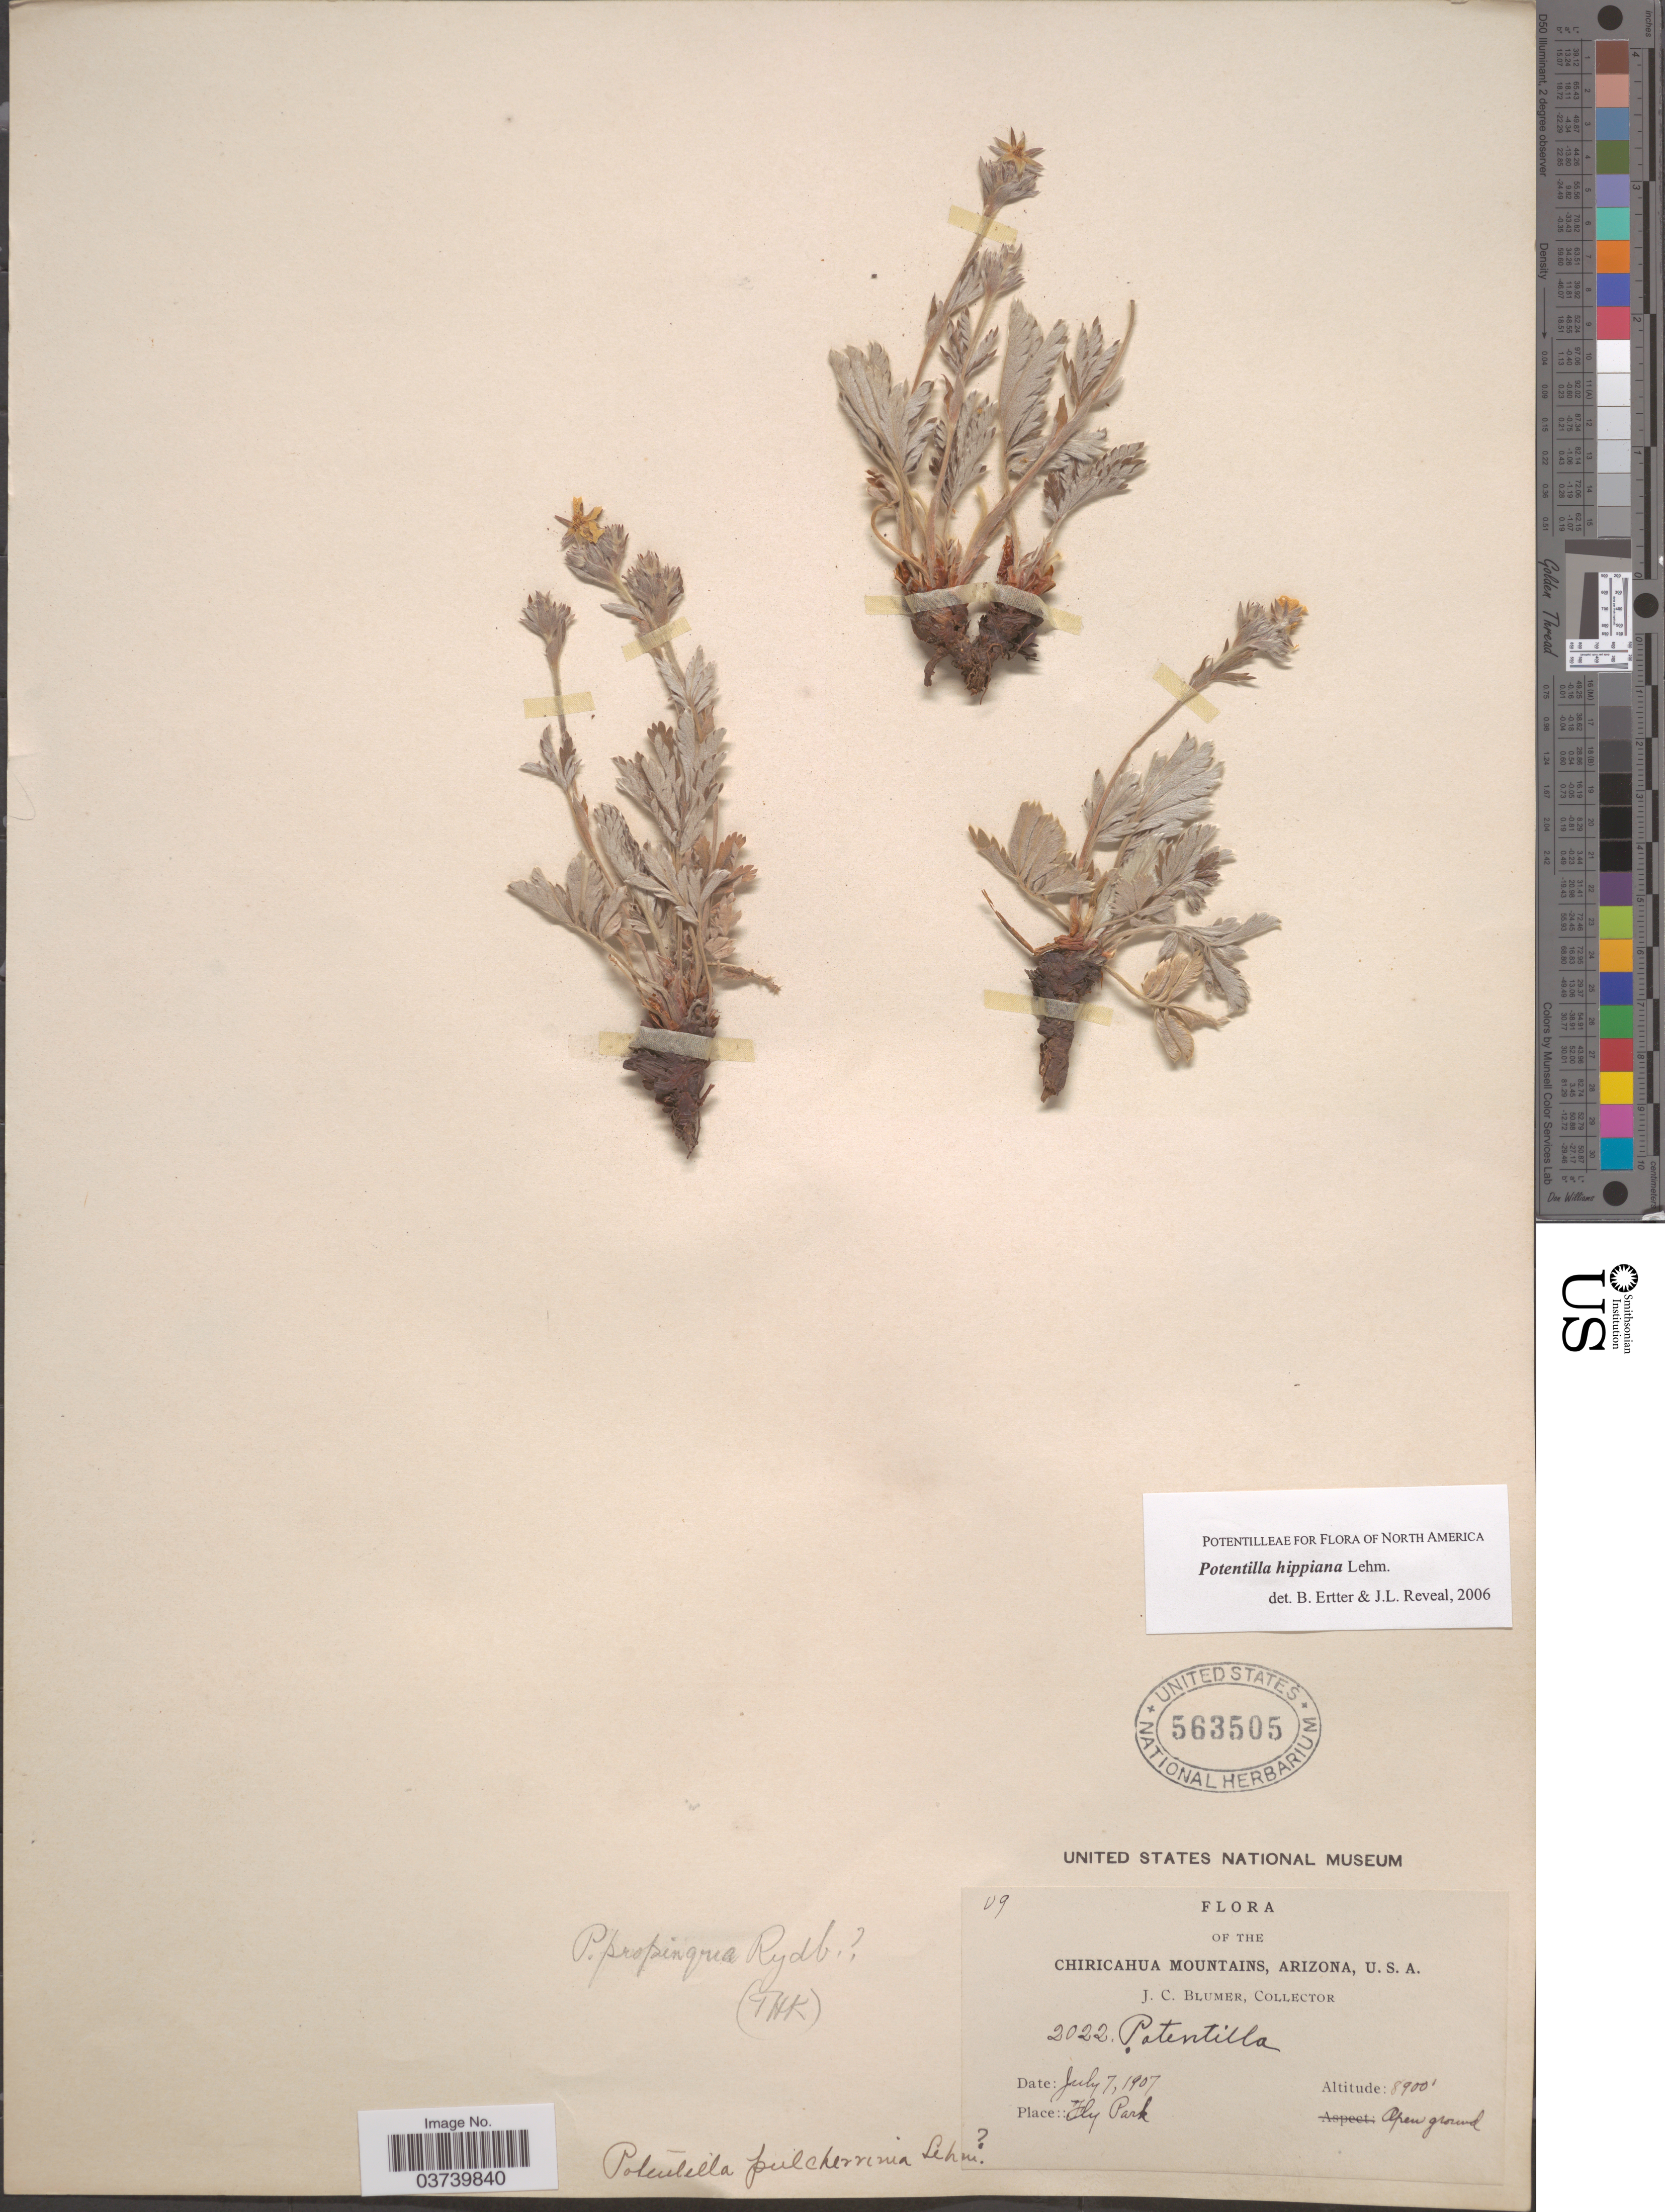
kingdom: Plantae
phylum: Tracheophyta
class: Magnoliopsida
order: Rosales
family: Rosaceae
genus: Potentilla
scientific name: Potentilla hippiana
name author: Lehm.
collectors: J. C. Blumer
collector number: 2022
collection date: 1907-07-07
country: United States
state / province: Arizona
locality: Chiricahua Mountains. Fly Park.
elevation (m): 2713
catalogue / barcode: US 563505